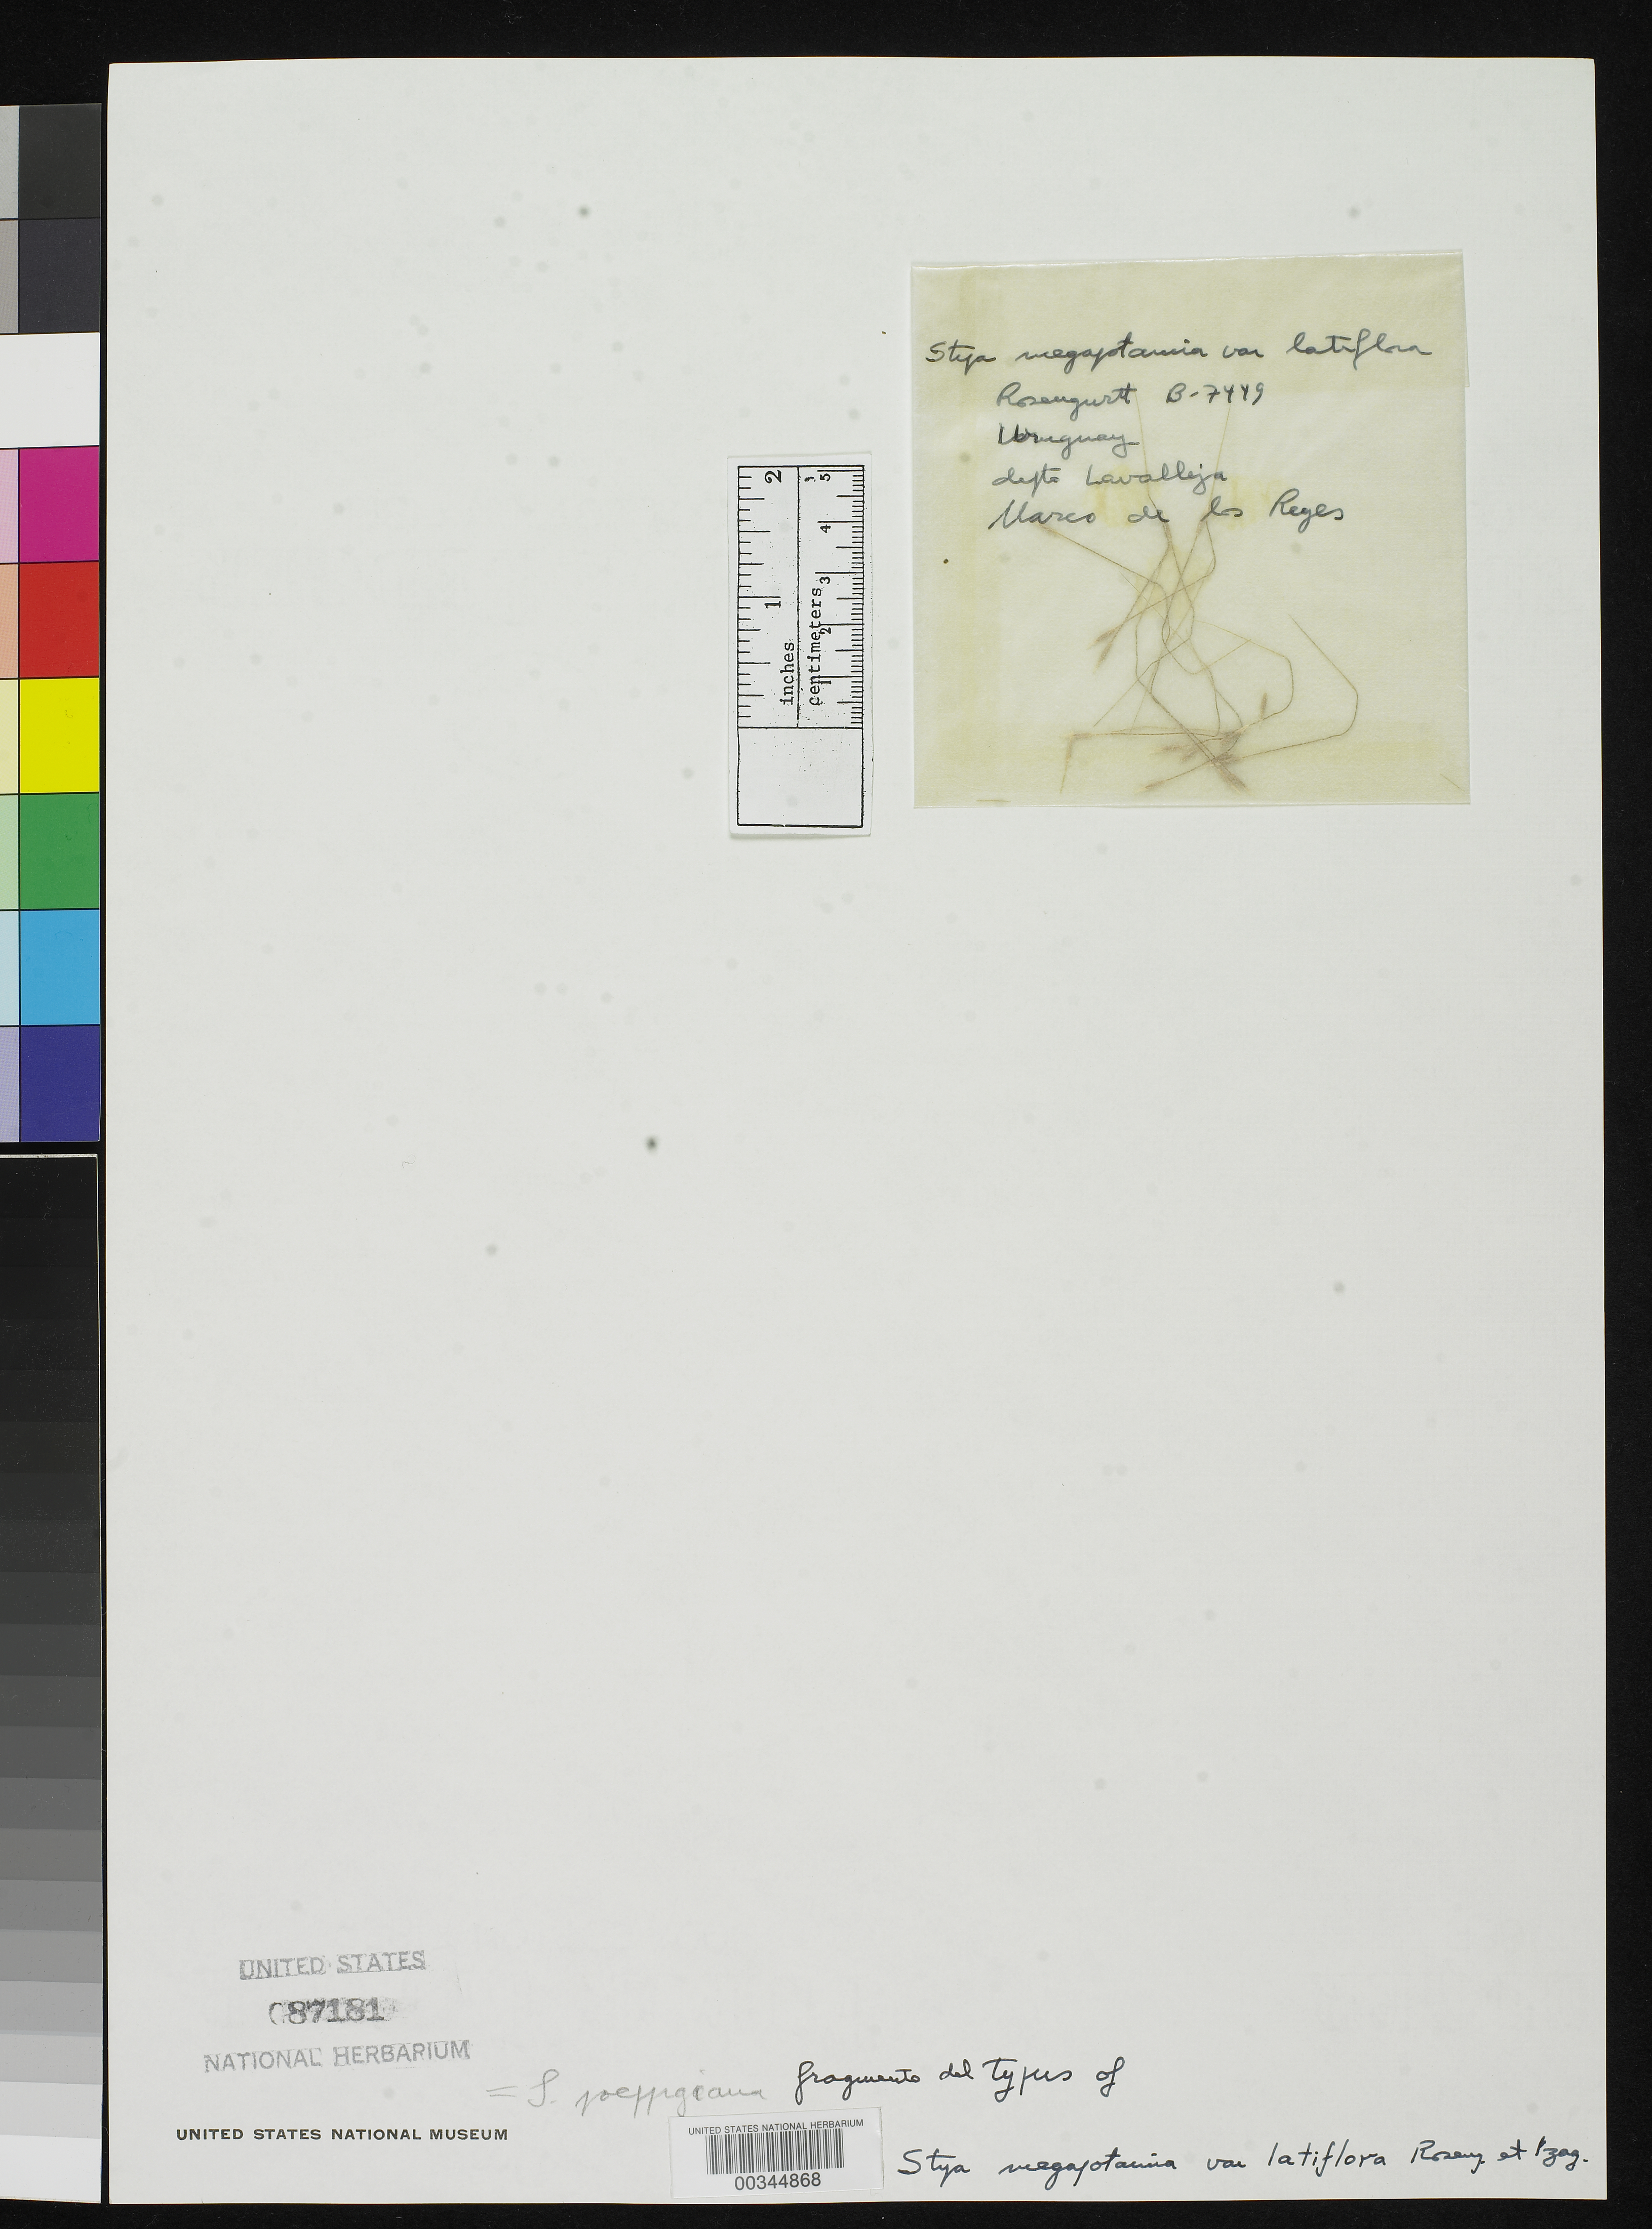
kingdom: Plantae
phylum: Tracheophyta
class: Liliopsida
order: Poales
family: Poaceae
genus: Stipa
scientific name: Stipa megapotamia var. latiflora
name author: Roseng. & Izag.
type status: Type Fragment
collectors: B. Rosengurtt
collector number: B 7449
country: Uruguay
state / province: Lavalleja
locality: Marco de Los Reyes.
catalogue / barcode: US 87181